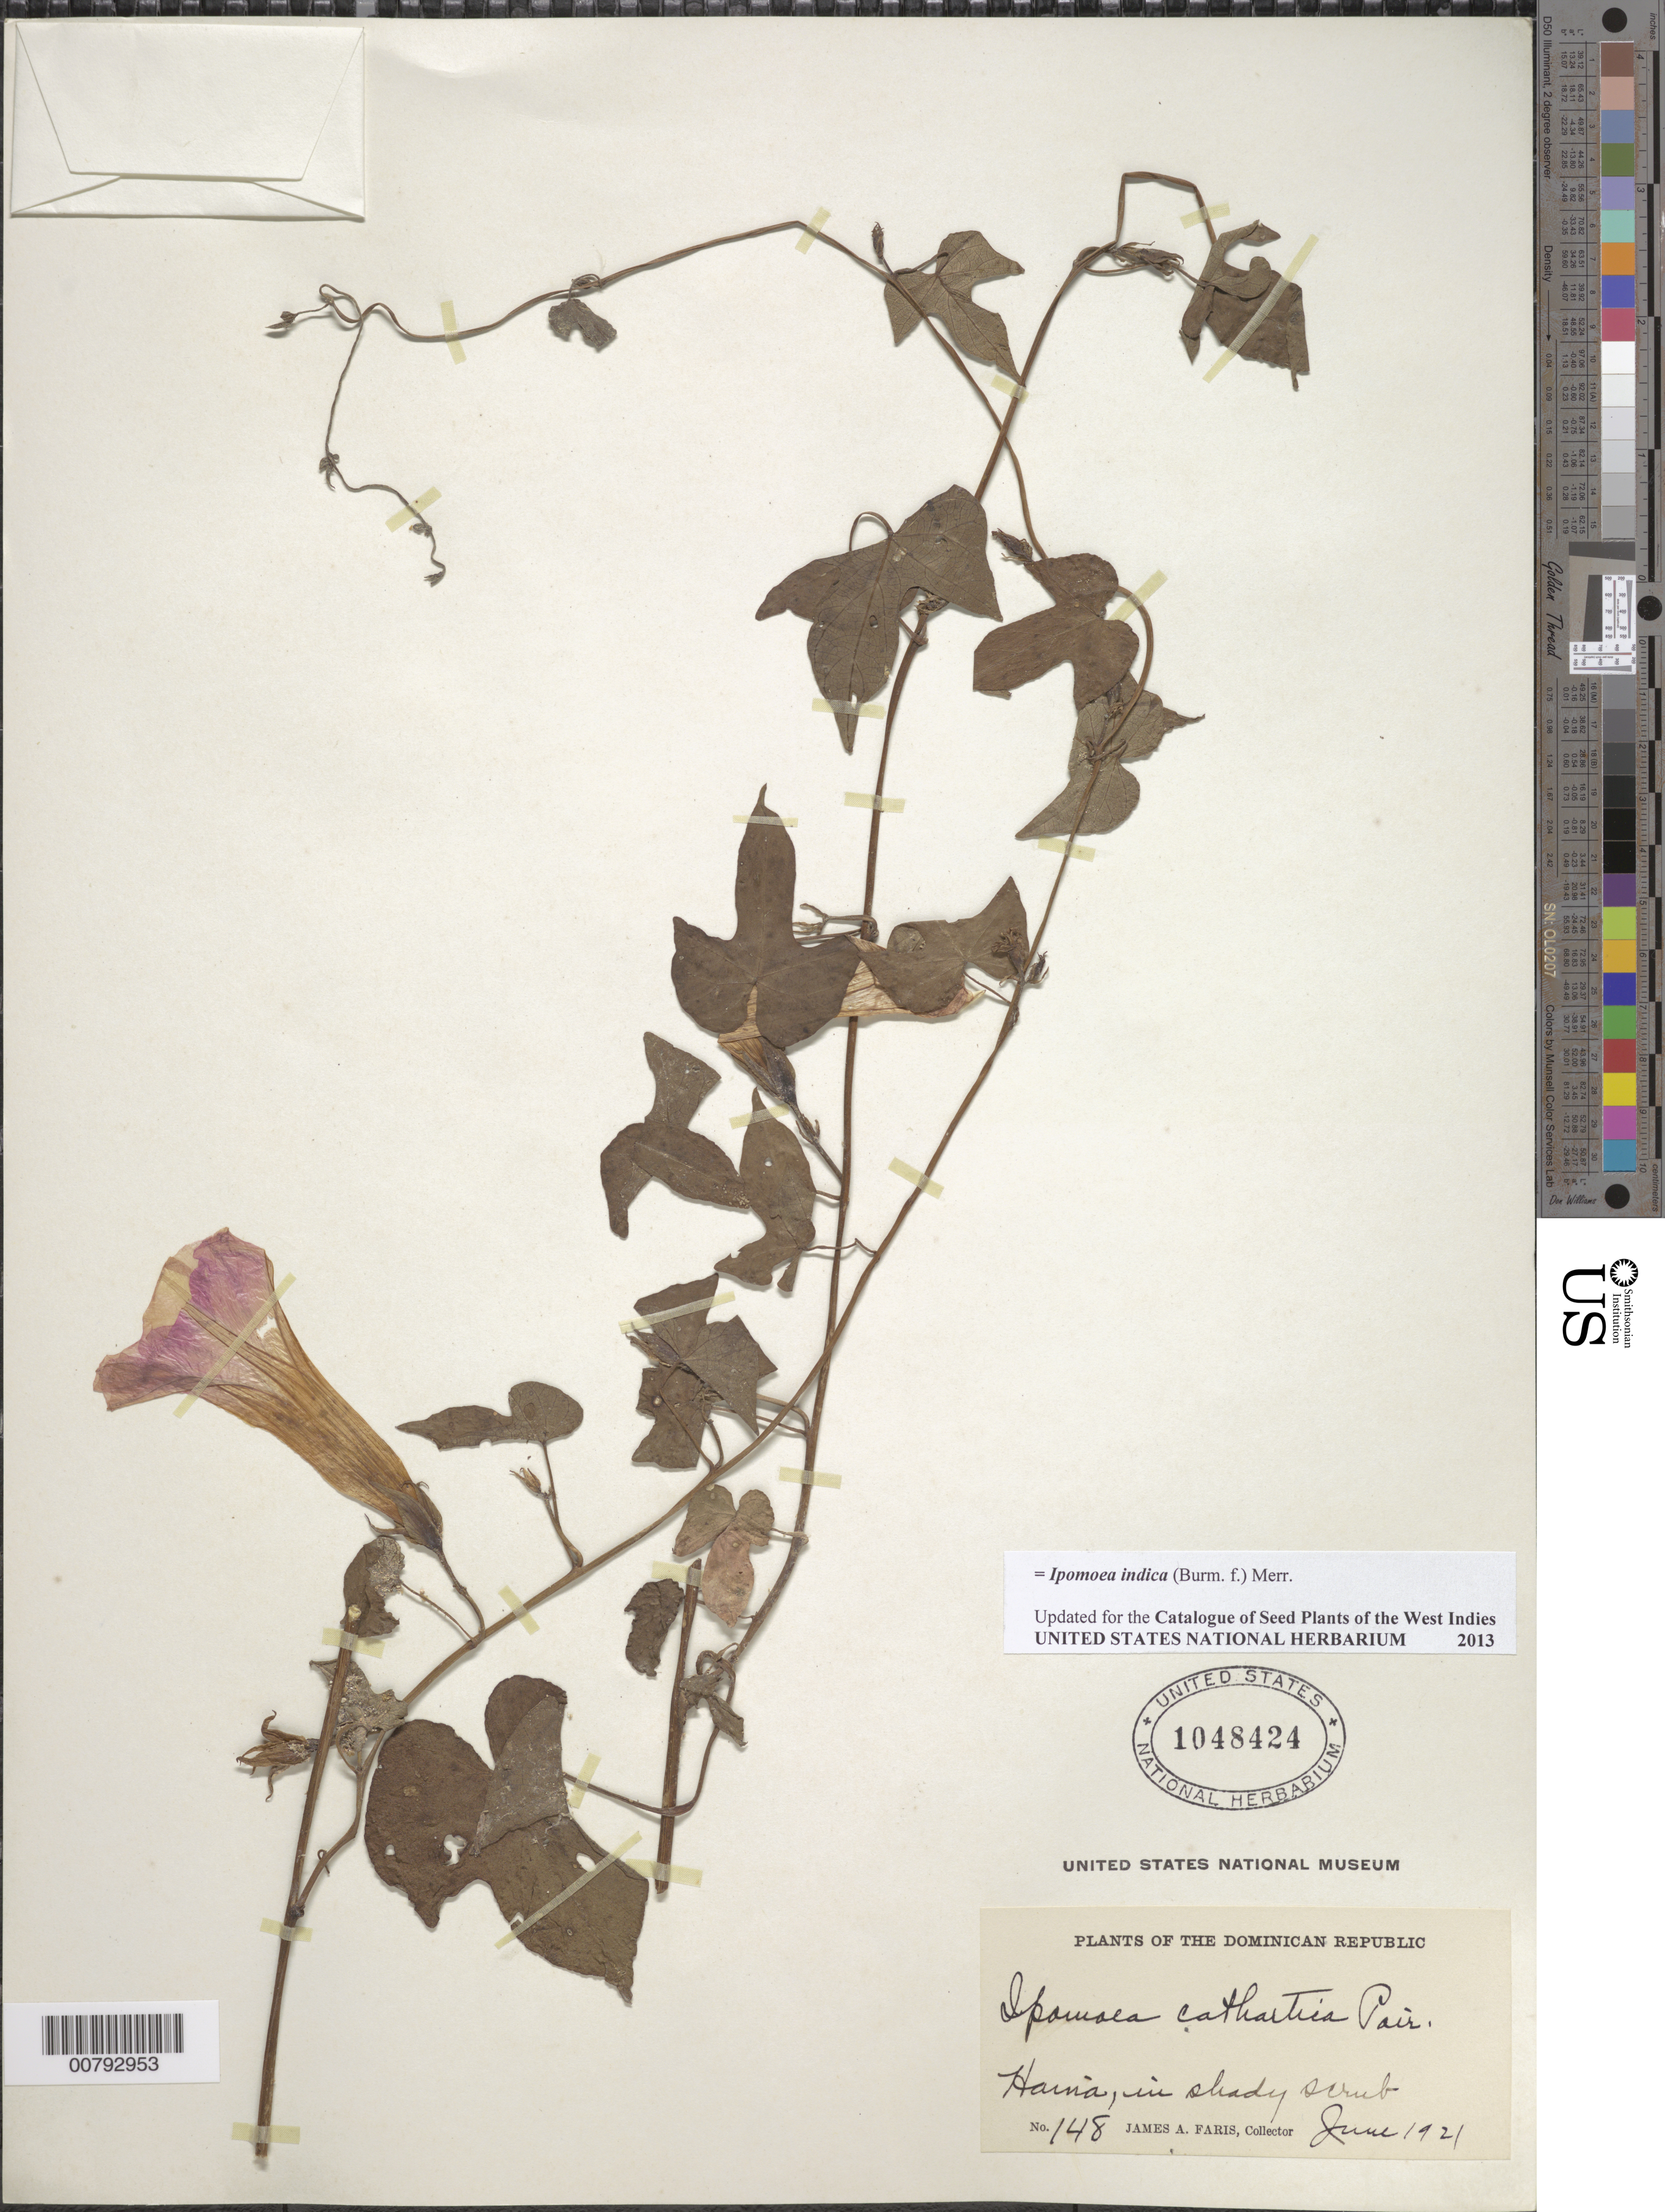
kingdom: Plantae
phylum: Tracheophyta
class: Magnoliopsida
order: Solanales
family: Convolvulaceae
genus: Ipomoea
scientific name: Ipomoea indica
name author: (Burm.) Merr.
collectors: J. Faris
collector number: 148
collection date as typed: Jun 1910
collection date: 1910-06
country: Dominican Republic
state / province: San Cristóbal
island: Hispaniola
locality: Haina.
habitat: In shady shrub.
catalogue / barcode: US 1048424